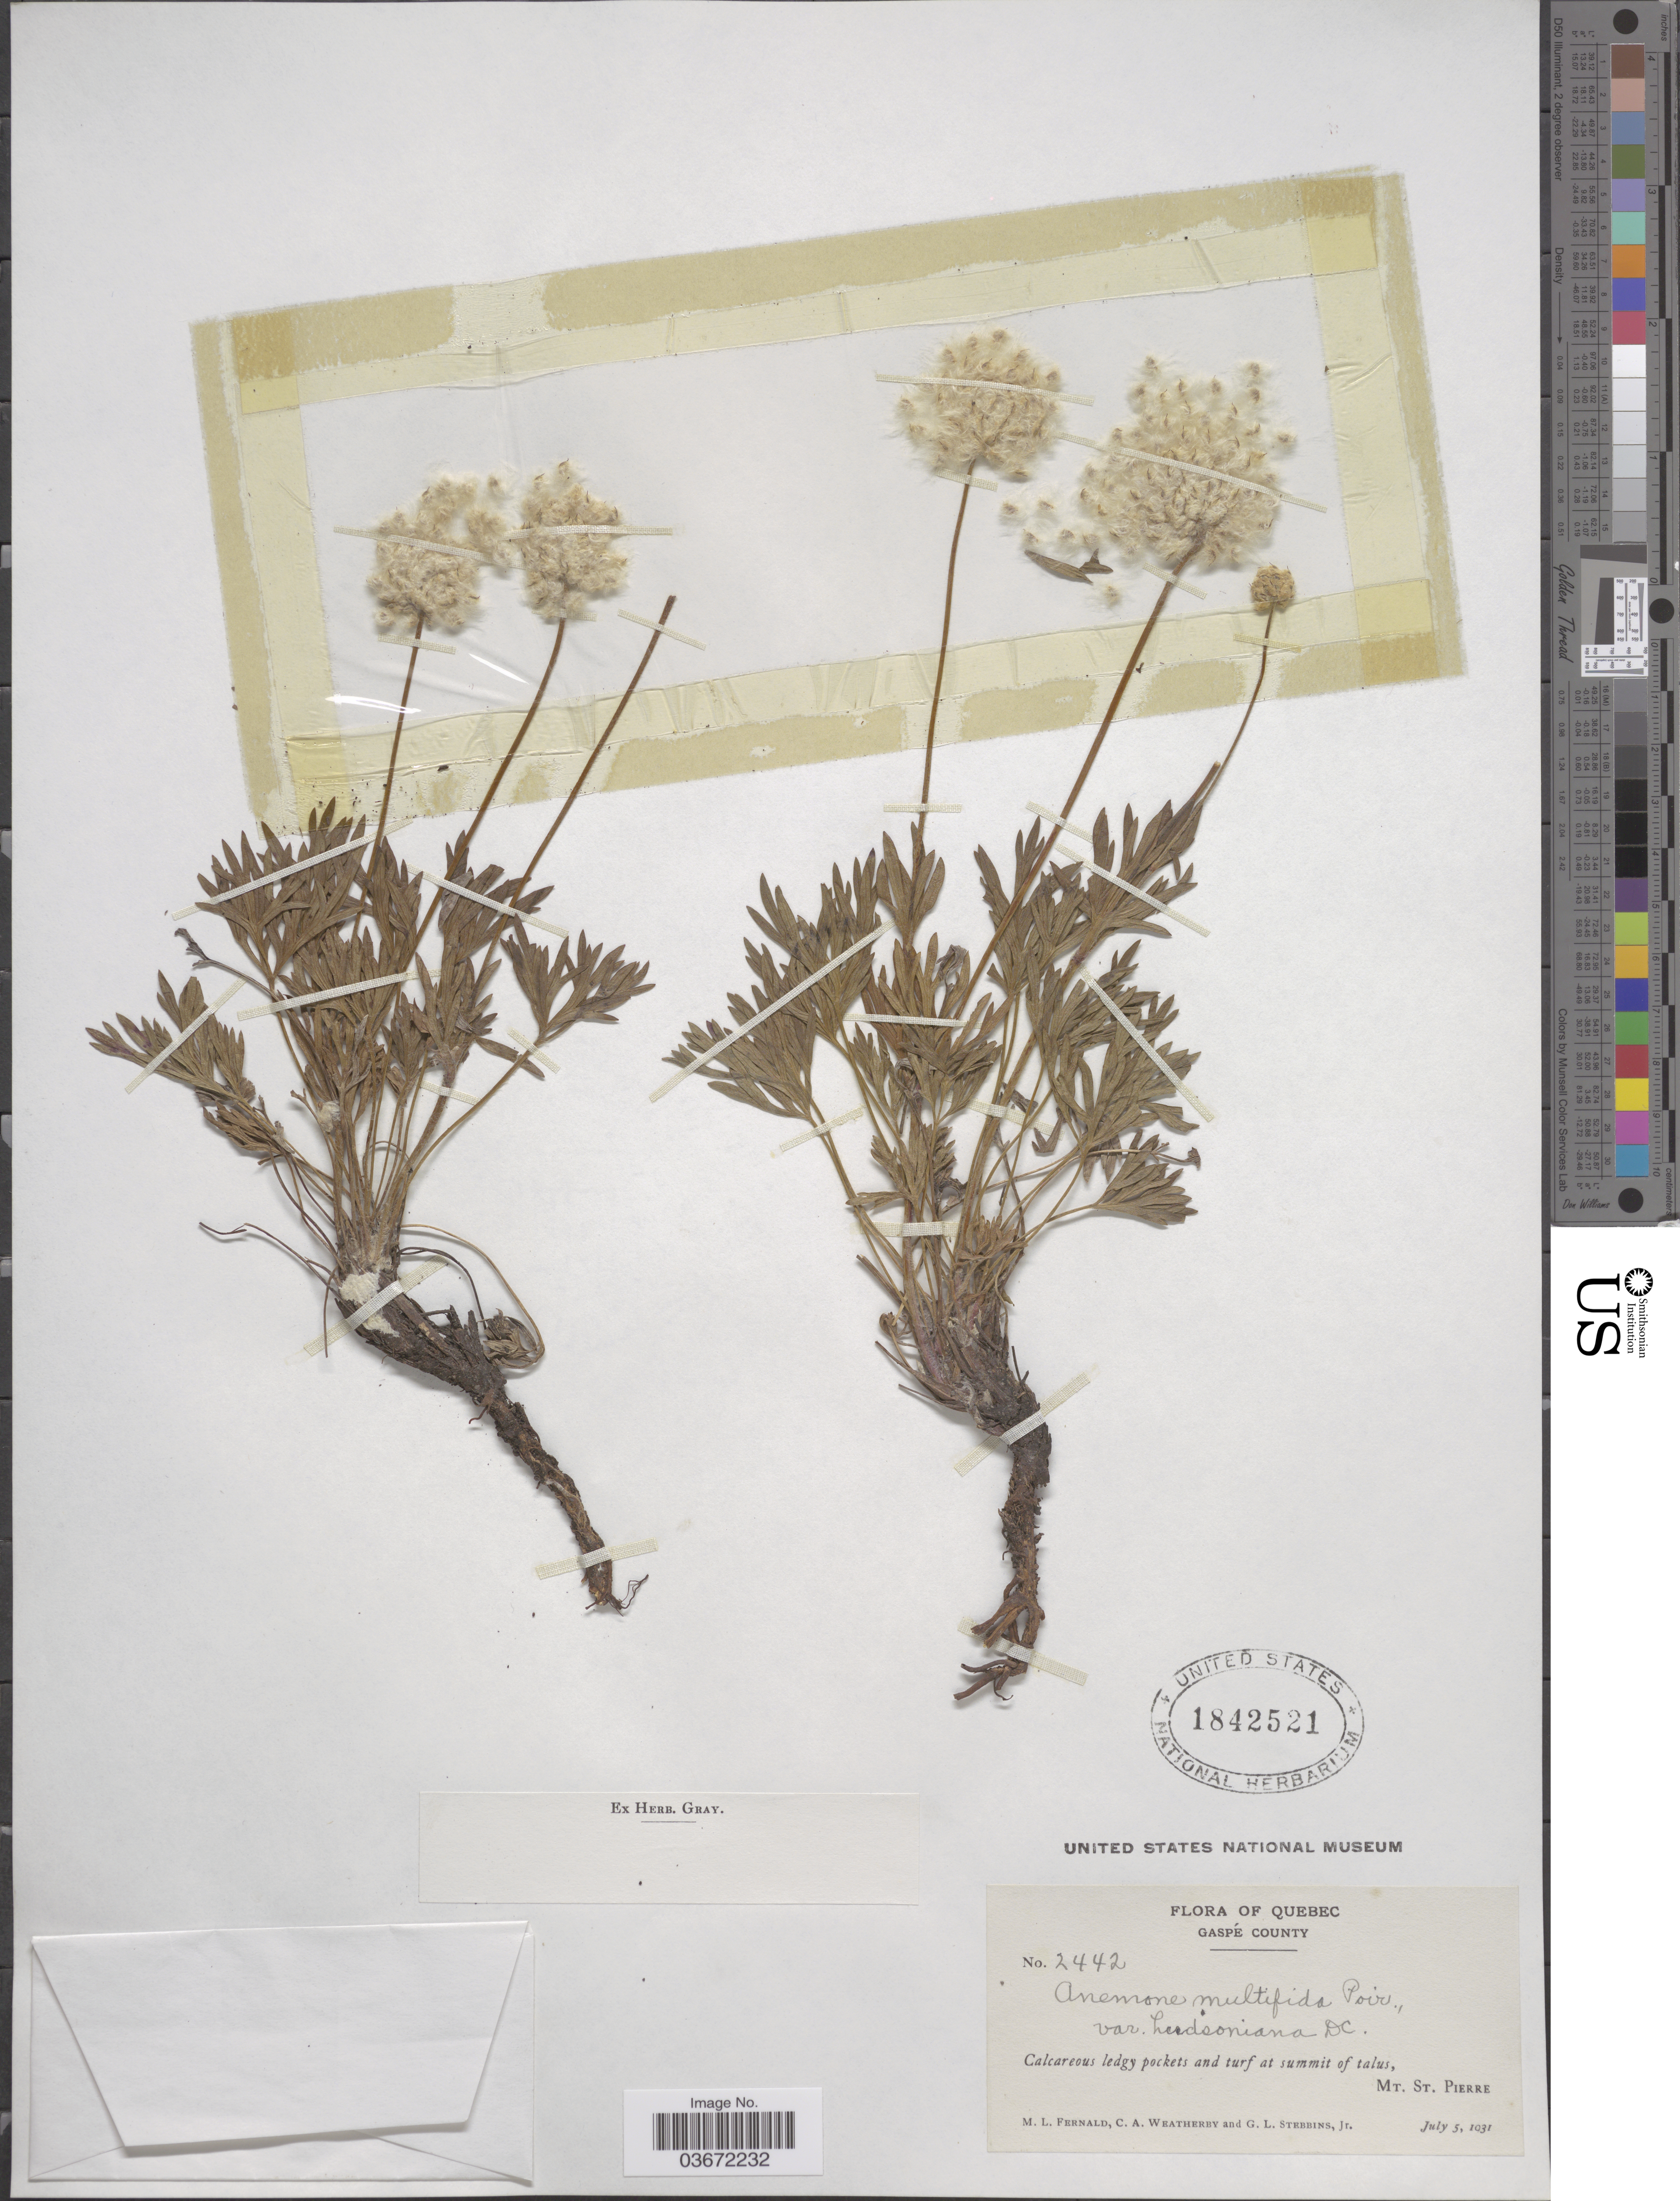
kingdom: Plantae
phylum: Tracheophyta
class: Magnoliopsida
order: Ranunculales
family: Ranunculaceae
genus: Anemone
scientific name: Anemone multifida var. hudsoniana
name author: DC.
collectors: M. L. Fernald, C. A. Weatherby & G. L. Stebbins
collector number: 2442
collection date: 1931-07-05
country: Canada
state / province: Quebec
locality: Gaspé County. Mt. St. Pierre.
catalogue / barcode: US 1842521